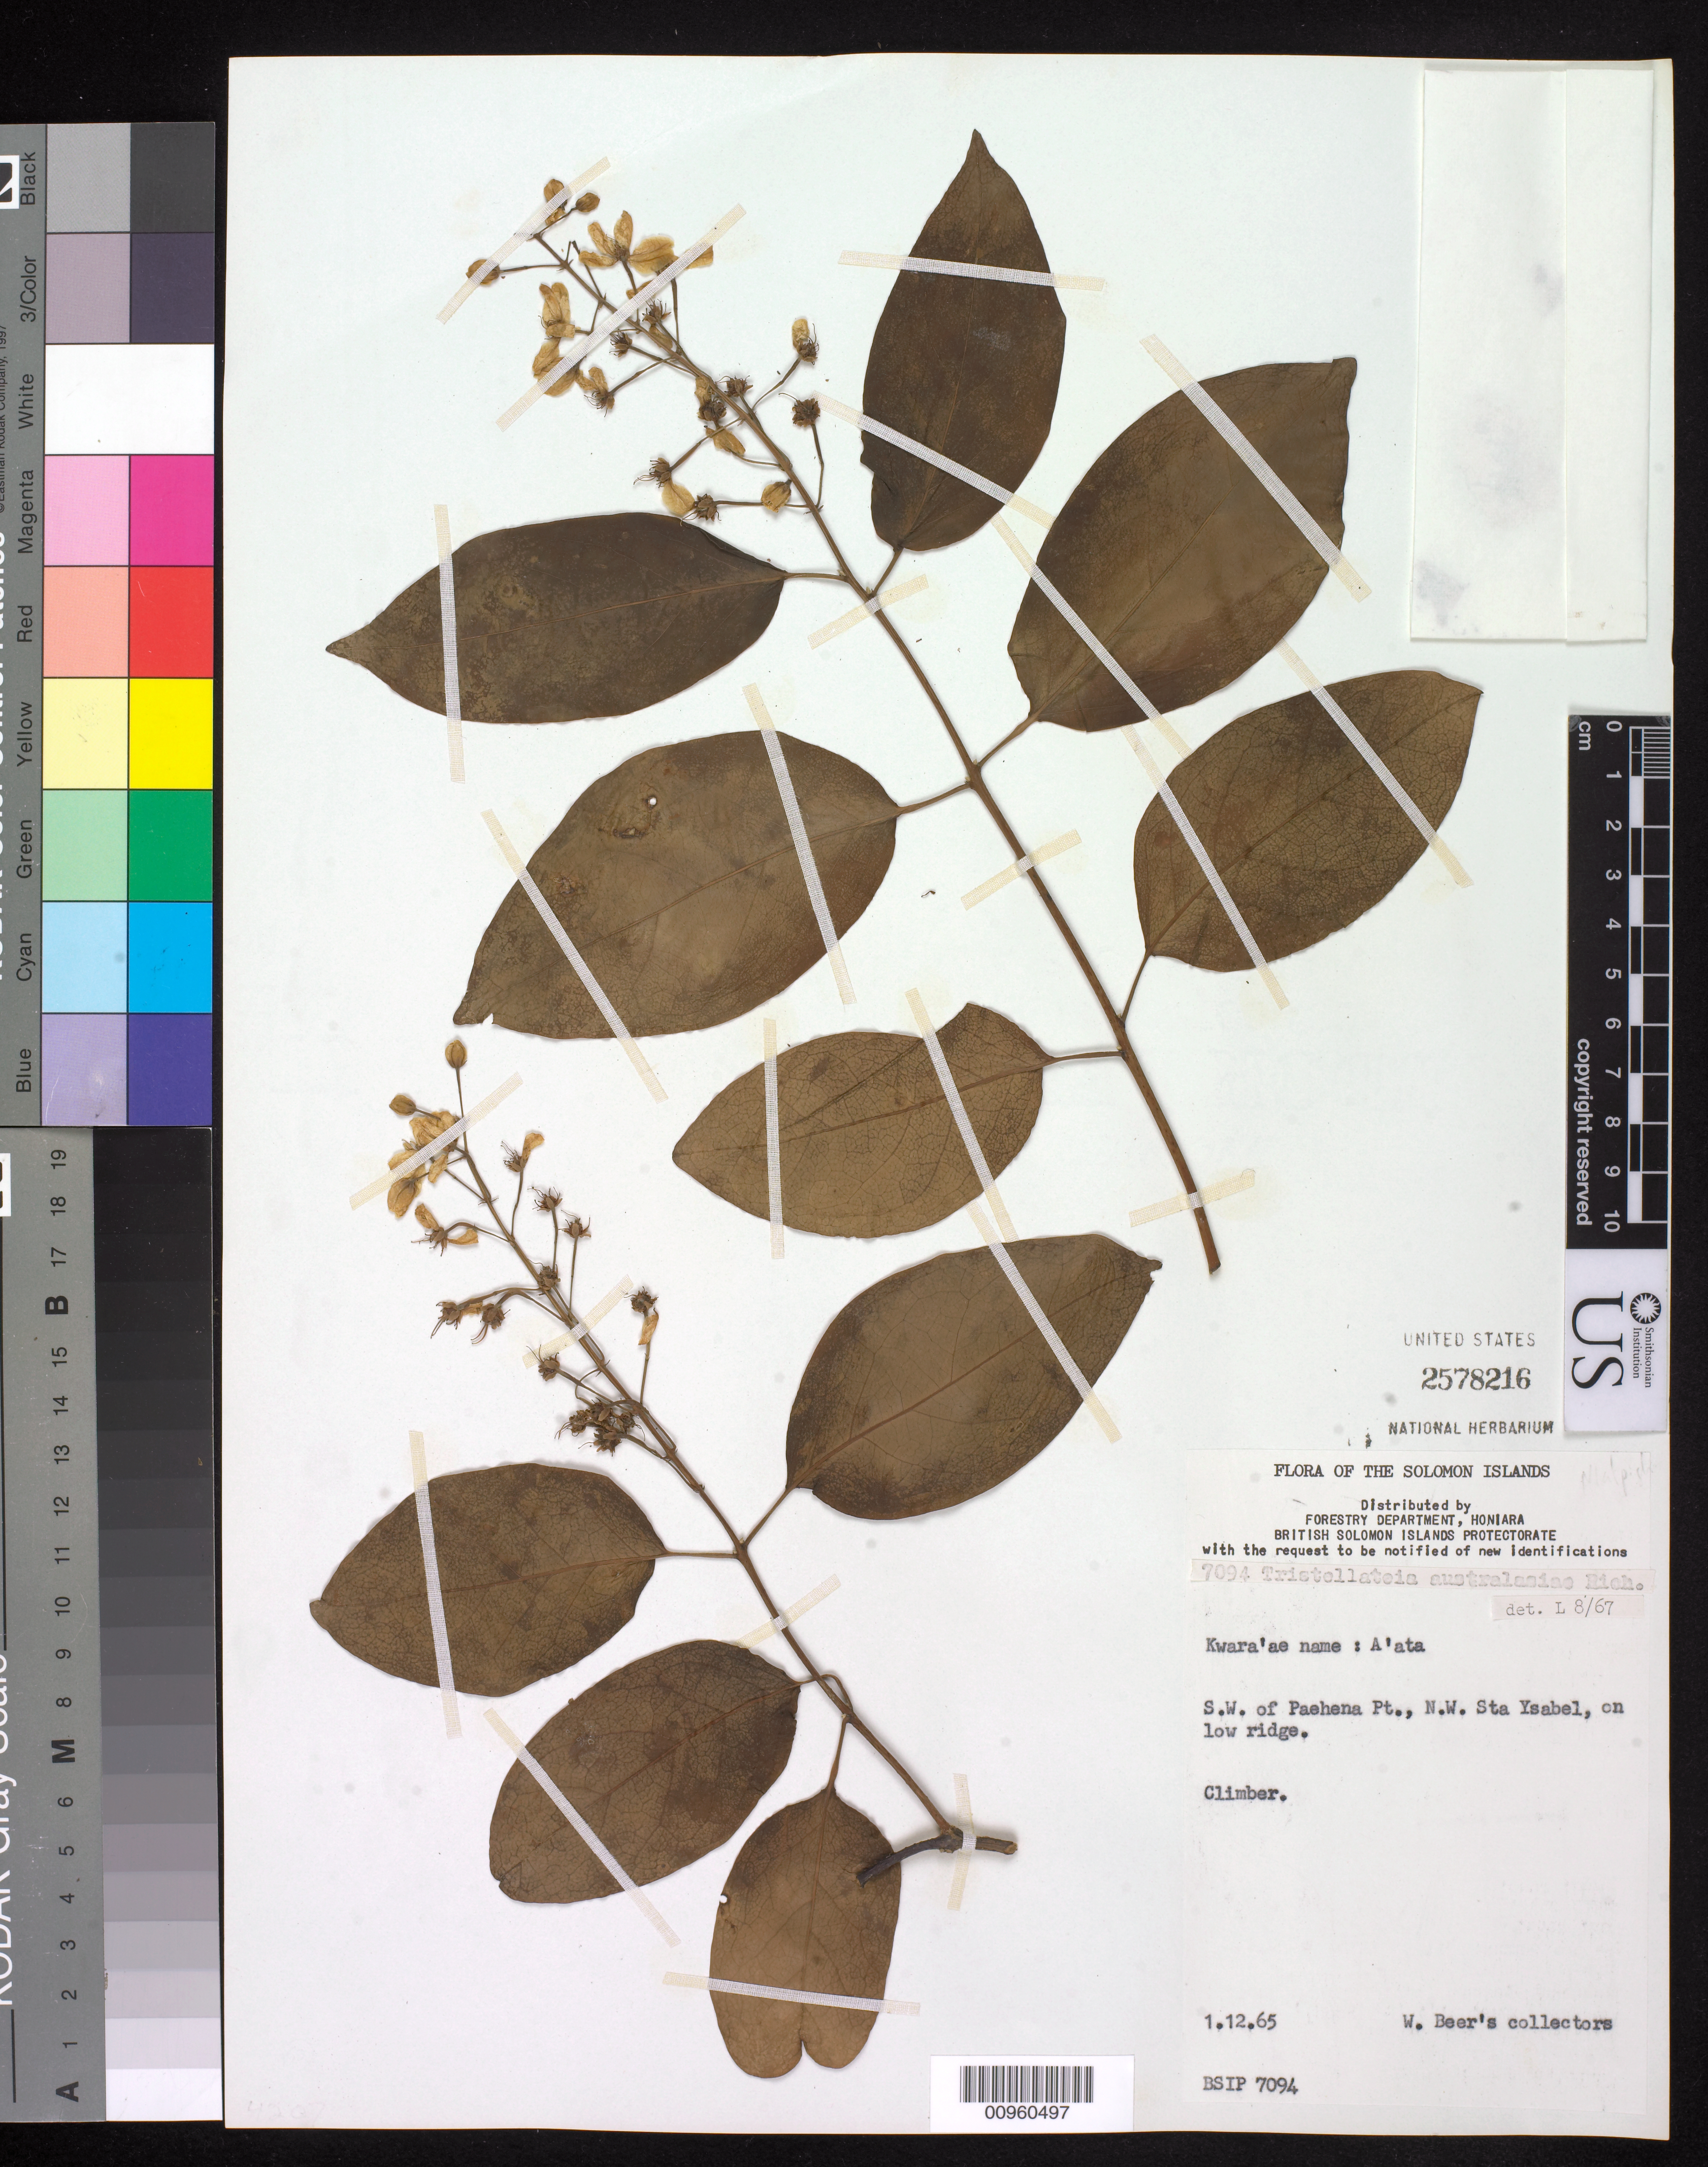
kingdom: Plantae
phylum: Tracheophyta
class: Magnoliopsida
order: Malpighiales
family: Malpighiaceae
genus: Tristellateia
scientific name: Tristellateia australasiae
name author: A. Rich.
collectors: W. Beer's Collectors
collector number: BSIP 7094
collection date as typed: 12 Jan 1965 or 01 Dec 1965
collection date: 1965-01-12 or 1965-12-01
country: Solomon Islands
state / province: Isabel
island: Santa Isabel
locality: Solomon Islands, SW of Paehena Pt., NW Sta Ysabel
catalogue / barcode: US 2578216